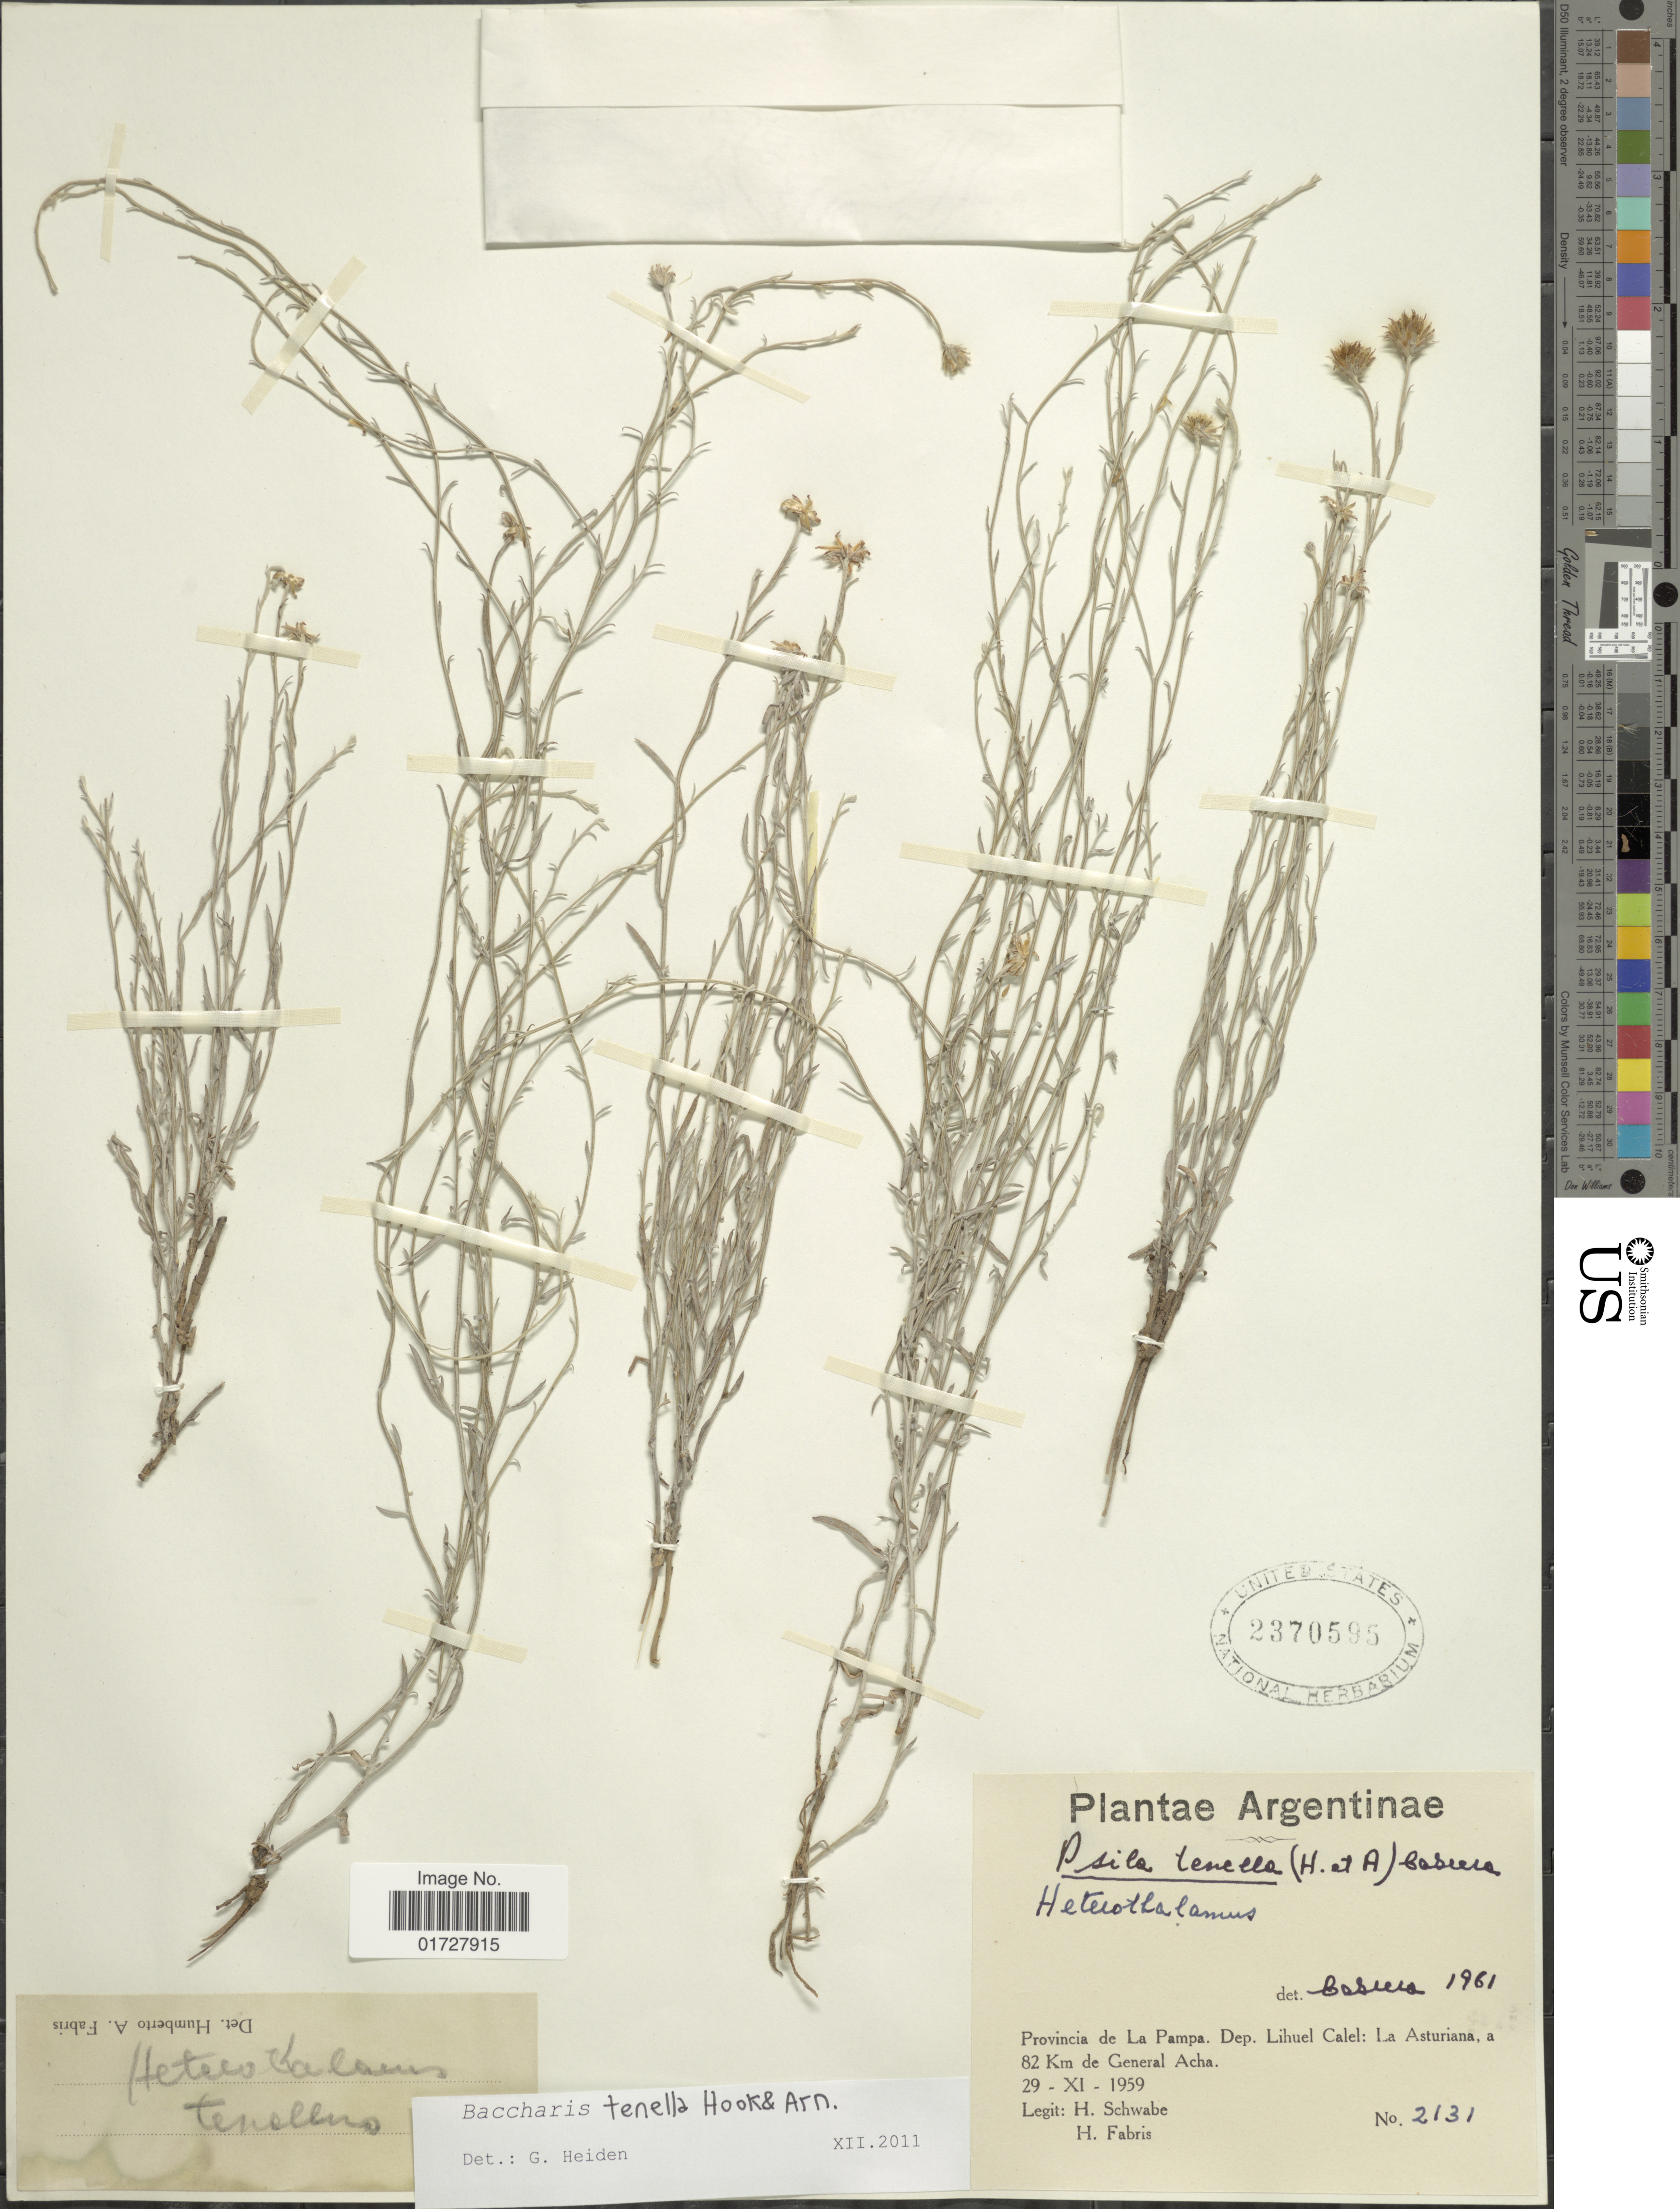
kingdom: Plantae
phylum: Tracheophyta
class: Magnoliopsida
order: Asterales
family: Asteraceae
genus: Baccharis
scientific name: Baccharis tenella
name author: Hook. & Arn.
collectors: H. Schwabe & H. Fabris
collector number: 2131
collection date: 1959-11-29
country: Argentina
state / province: La Pampa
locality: Dep. Lihuel Calel, La Asturiana, a 82 km de General Acha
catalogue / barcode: US 2370595